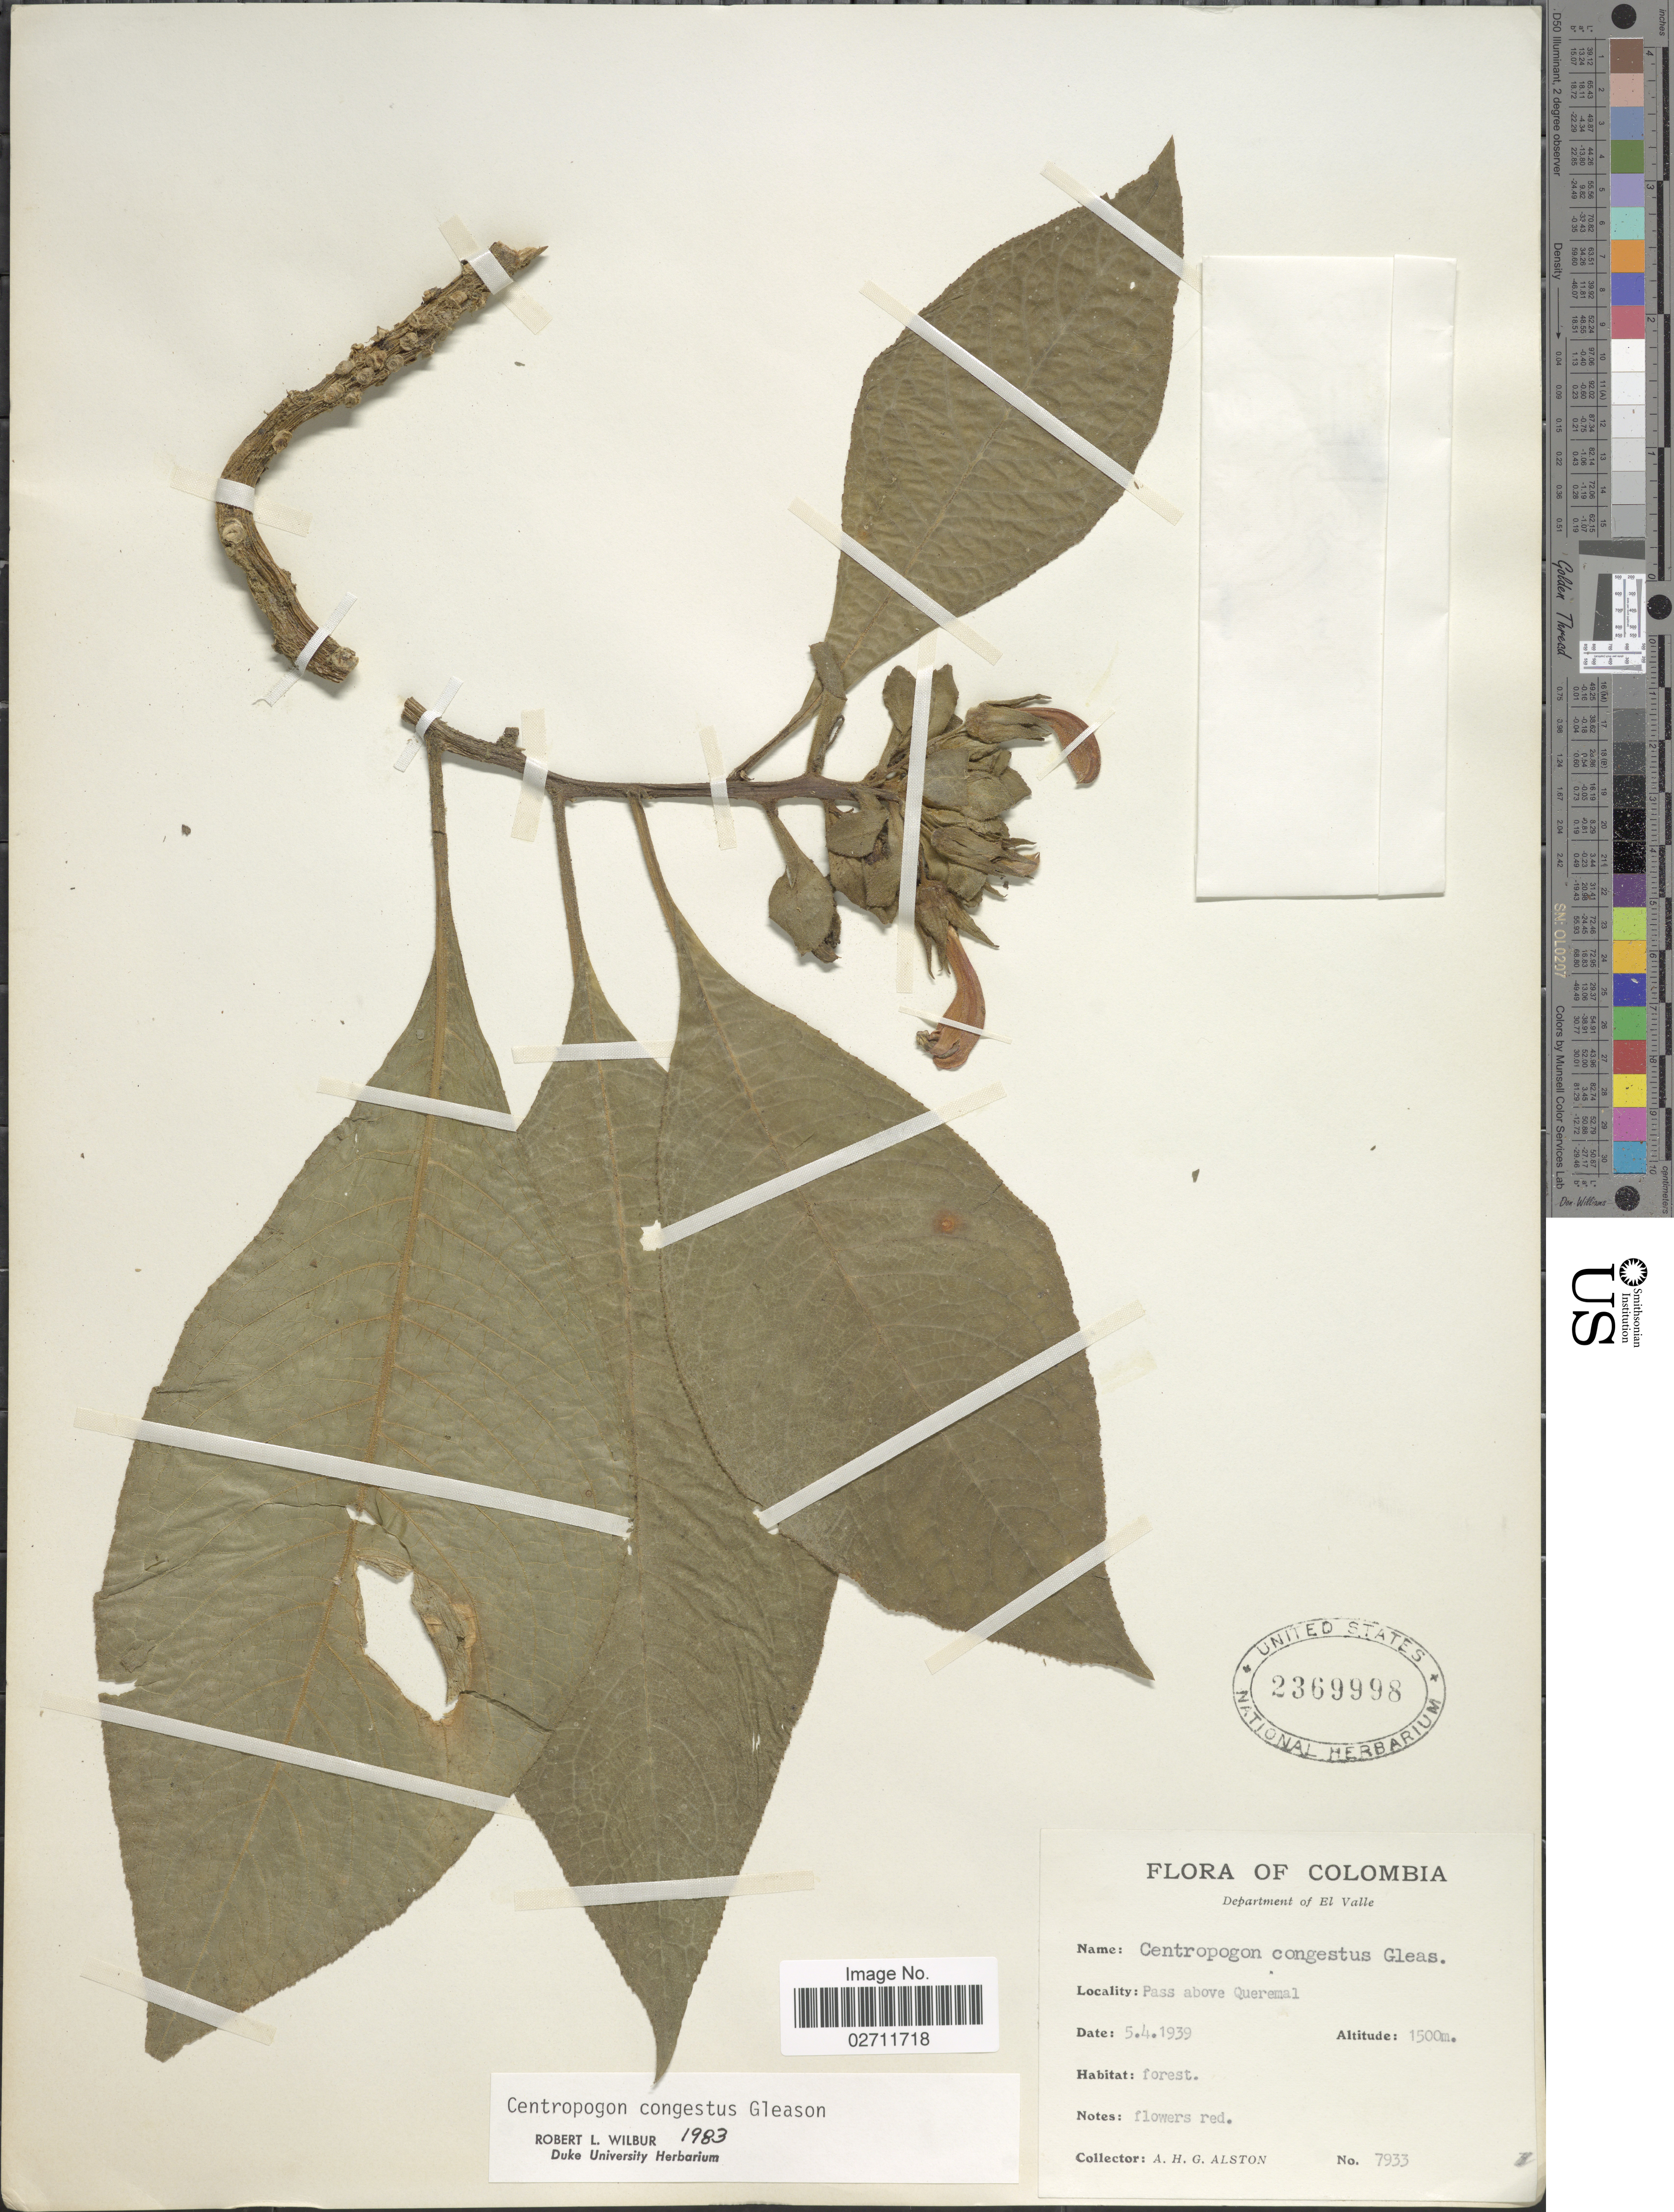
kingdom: Plantae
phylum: Tracheophyta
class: Magnoliopsida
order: Asterales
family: Campanulaceae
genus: Centropogon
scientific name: Centropogon congestus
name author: Gleason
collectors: A. H. Alston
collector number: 7933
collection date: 1939-04-05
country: Colombia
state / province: Valle del Cauca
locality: Department of El Valle. Pass above Queremal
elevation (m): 1500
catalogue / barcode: US 2369998